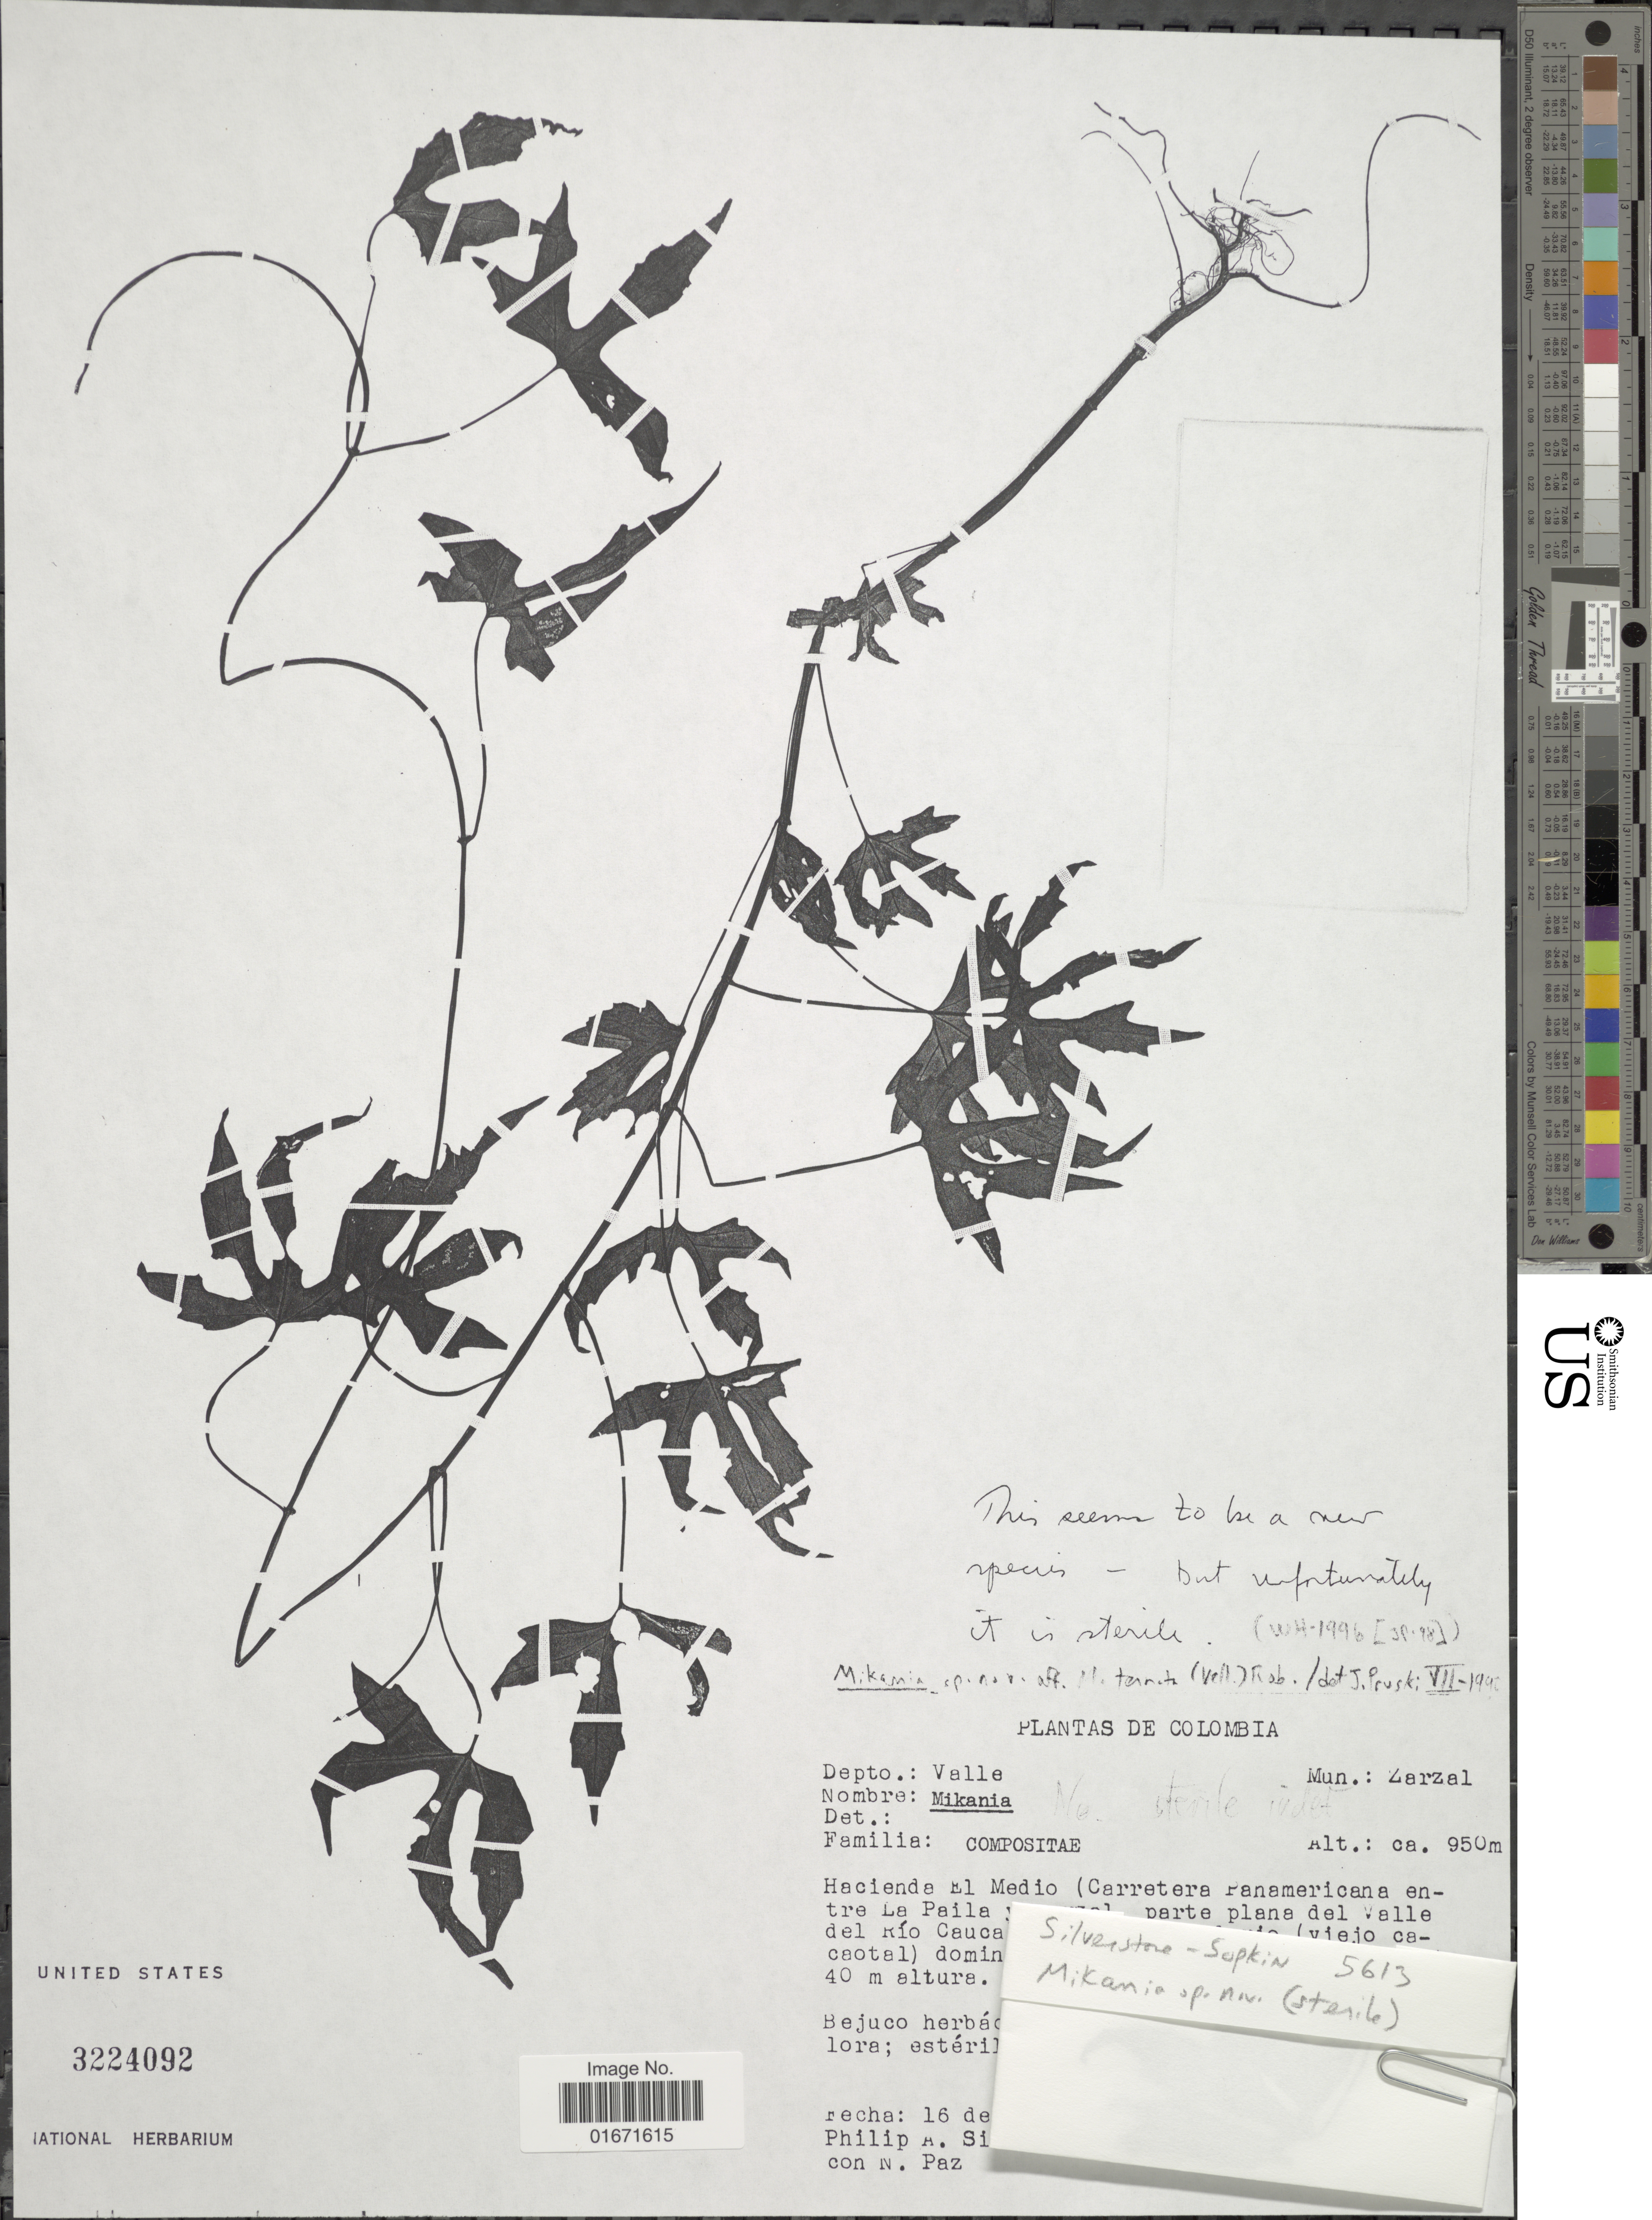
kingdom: Plantae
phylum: Tracheophyta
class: Magnoliopsida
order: Asterales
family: Asteraceae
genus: Mikania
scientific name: Mikania sp.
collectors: P. A. Silverstone-Sopkin & N. Paz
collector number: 5613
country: Colombia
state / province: Valle del Cauca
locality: Depto.: Valle. Mun.: Zarzal. Hacienda El Medio (Carretera Panamericana entre La Paila [illegible text]) parte plana del Valle del Río [illegible text]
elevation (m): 950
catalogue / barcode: US 3224092